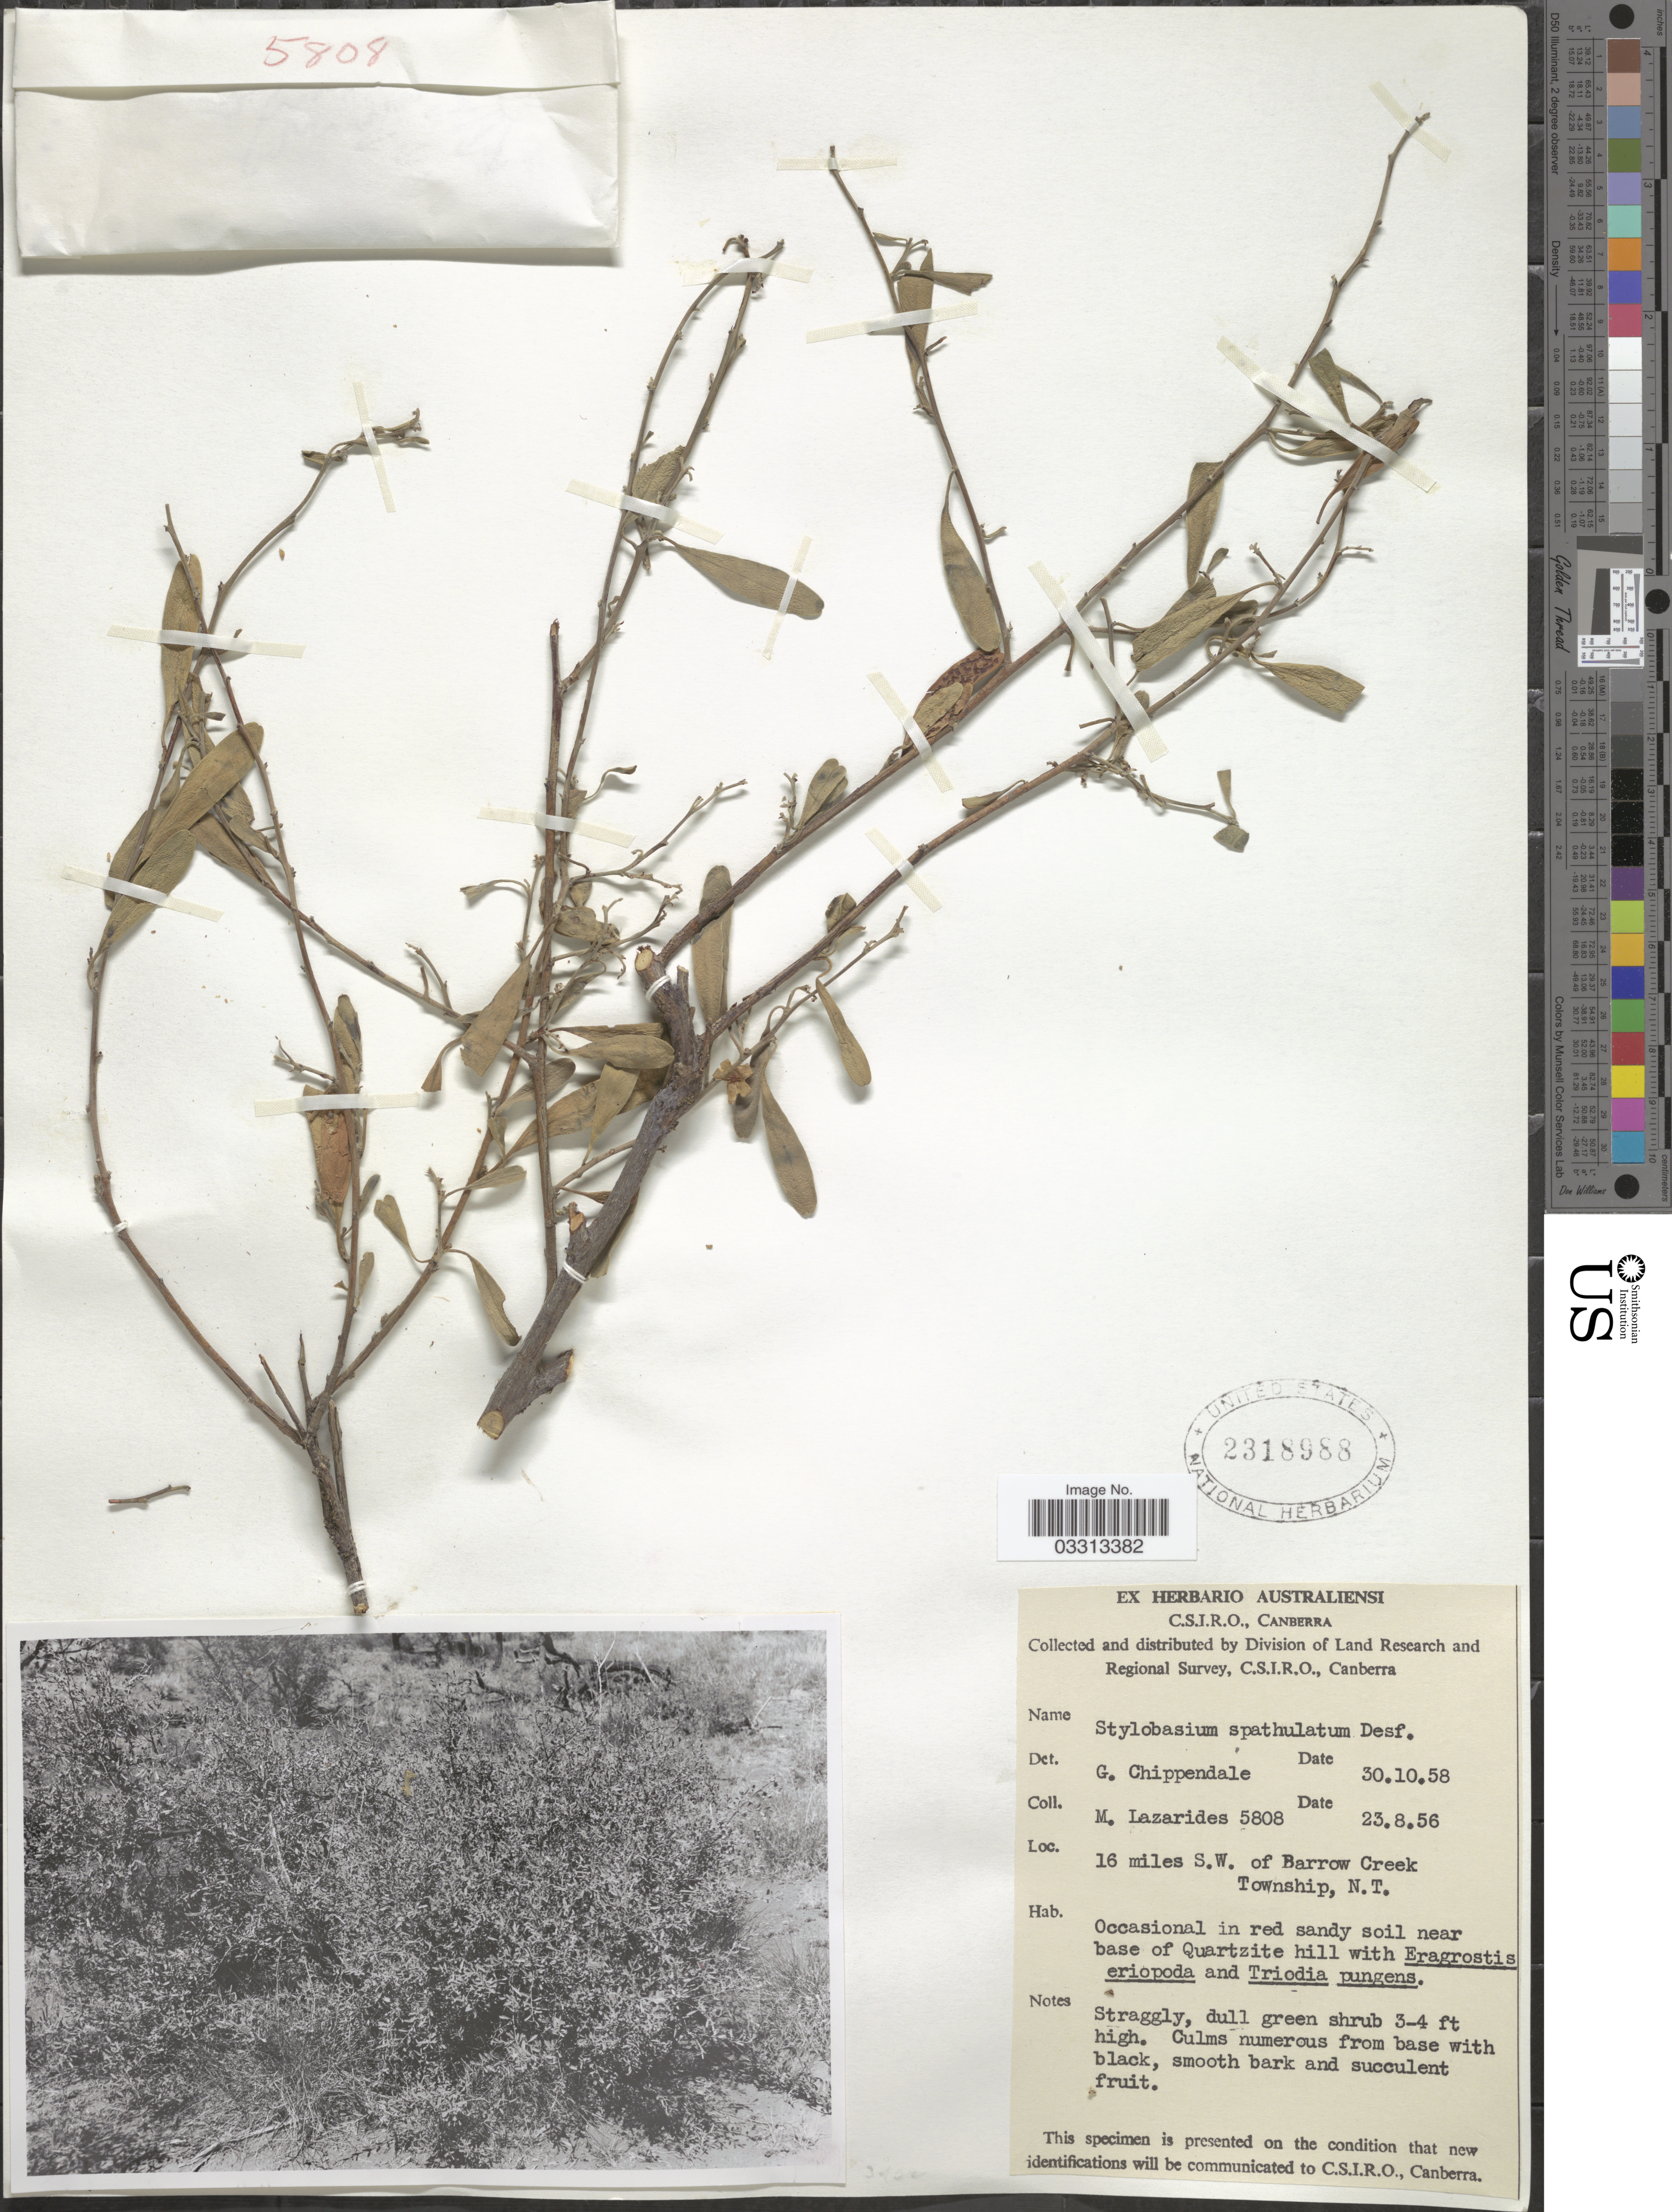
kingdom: Plantae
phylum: Tracheophyta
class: Magnoliopsida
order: Fabales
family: Surianaceae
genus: Stylobasium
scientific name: Stylobasium spathulatum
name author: Desf.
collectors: M. Lazarides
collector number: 5808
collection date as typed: Transcribed d/m/y: 23/8/56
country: Australia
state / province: Northern Territory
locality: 16 miles S.W. of Barrow Creek Township, N. T.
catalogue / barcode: US 2318988